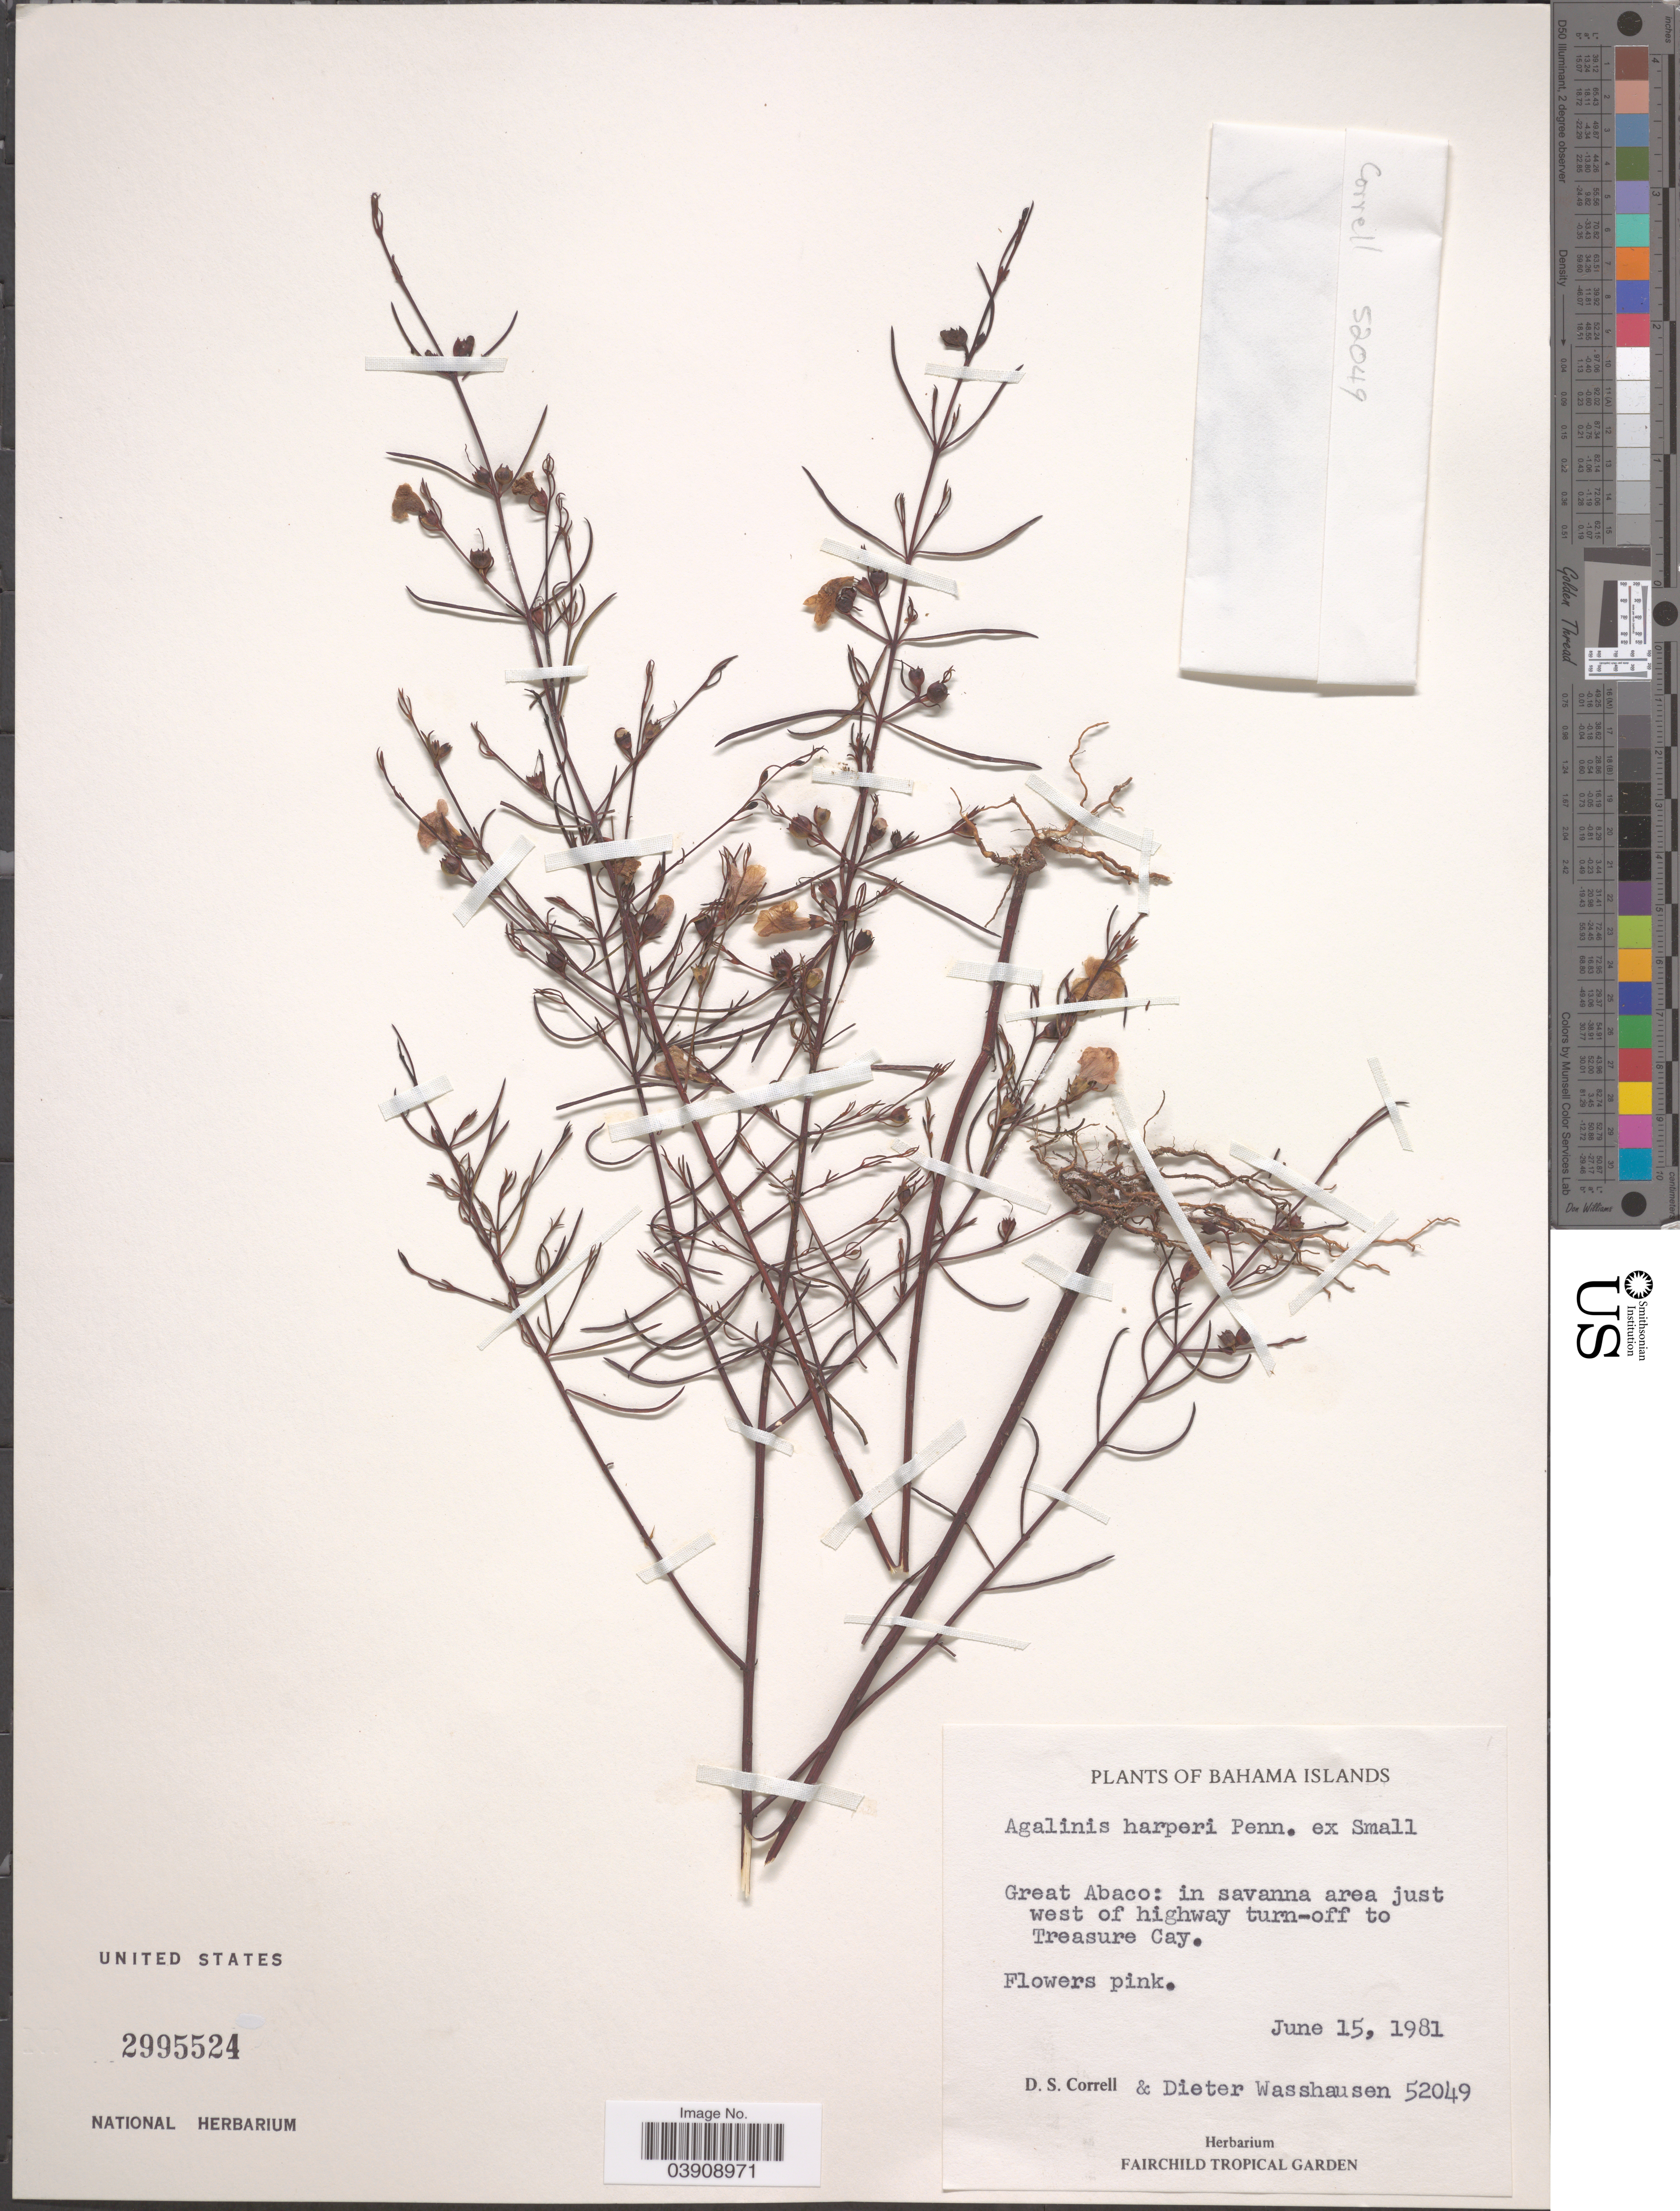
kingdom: Plantae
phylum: Tracheophyta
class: Magnoliopsida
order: Lamiales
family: Orobanchaceae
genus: Agalinis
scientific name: Agalinis harperi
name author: Pennell in Small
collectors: D. S. Correll & D. C. Wasshausen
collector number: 52049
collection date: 1981-06-15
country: Bahamas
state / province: South Abaco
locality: Great Abaco: in savanna area just west of highway turn-off to Treasure Cay.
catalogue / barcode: US 2995524